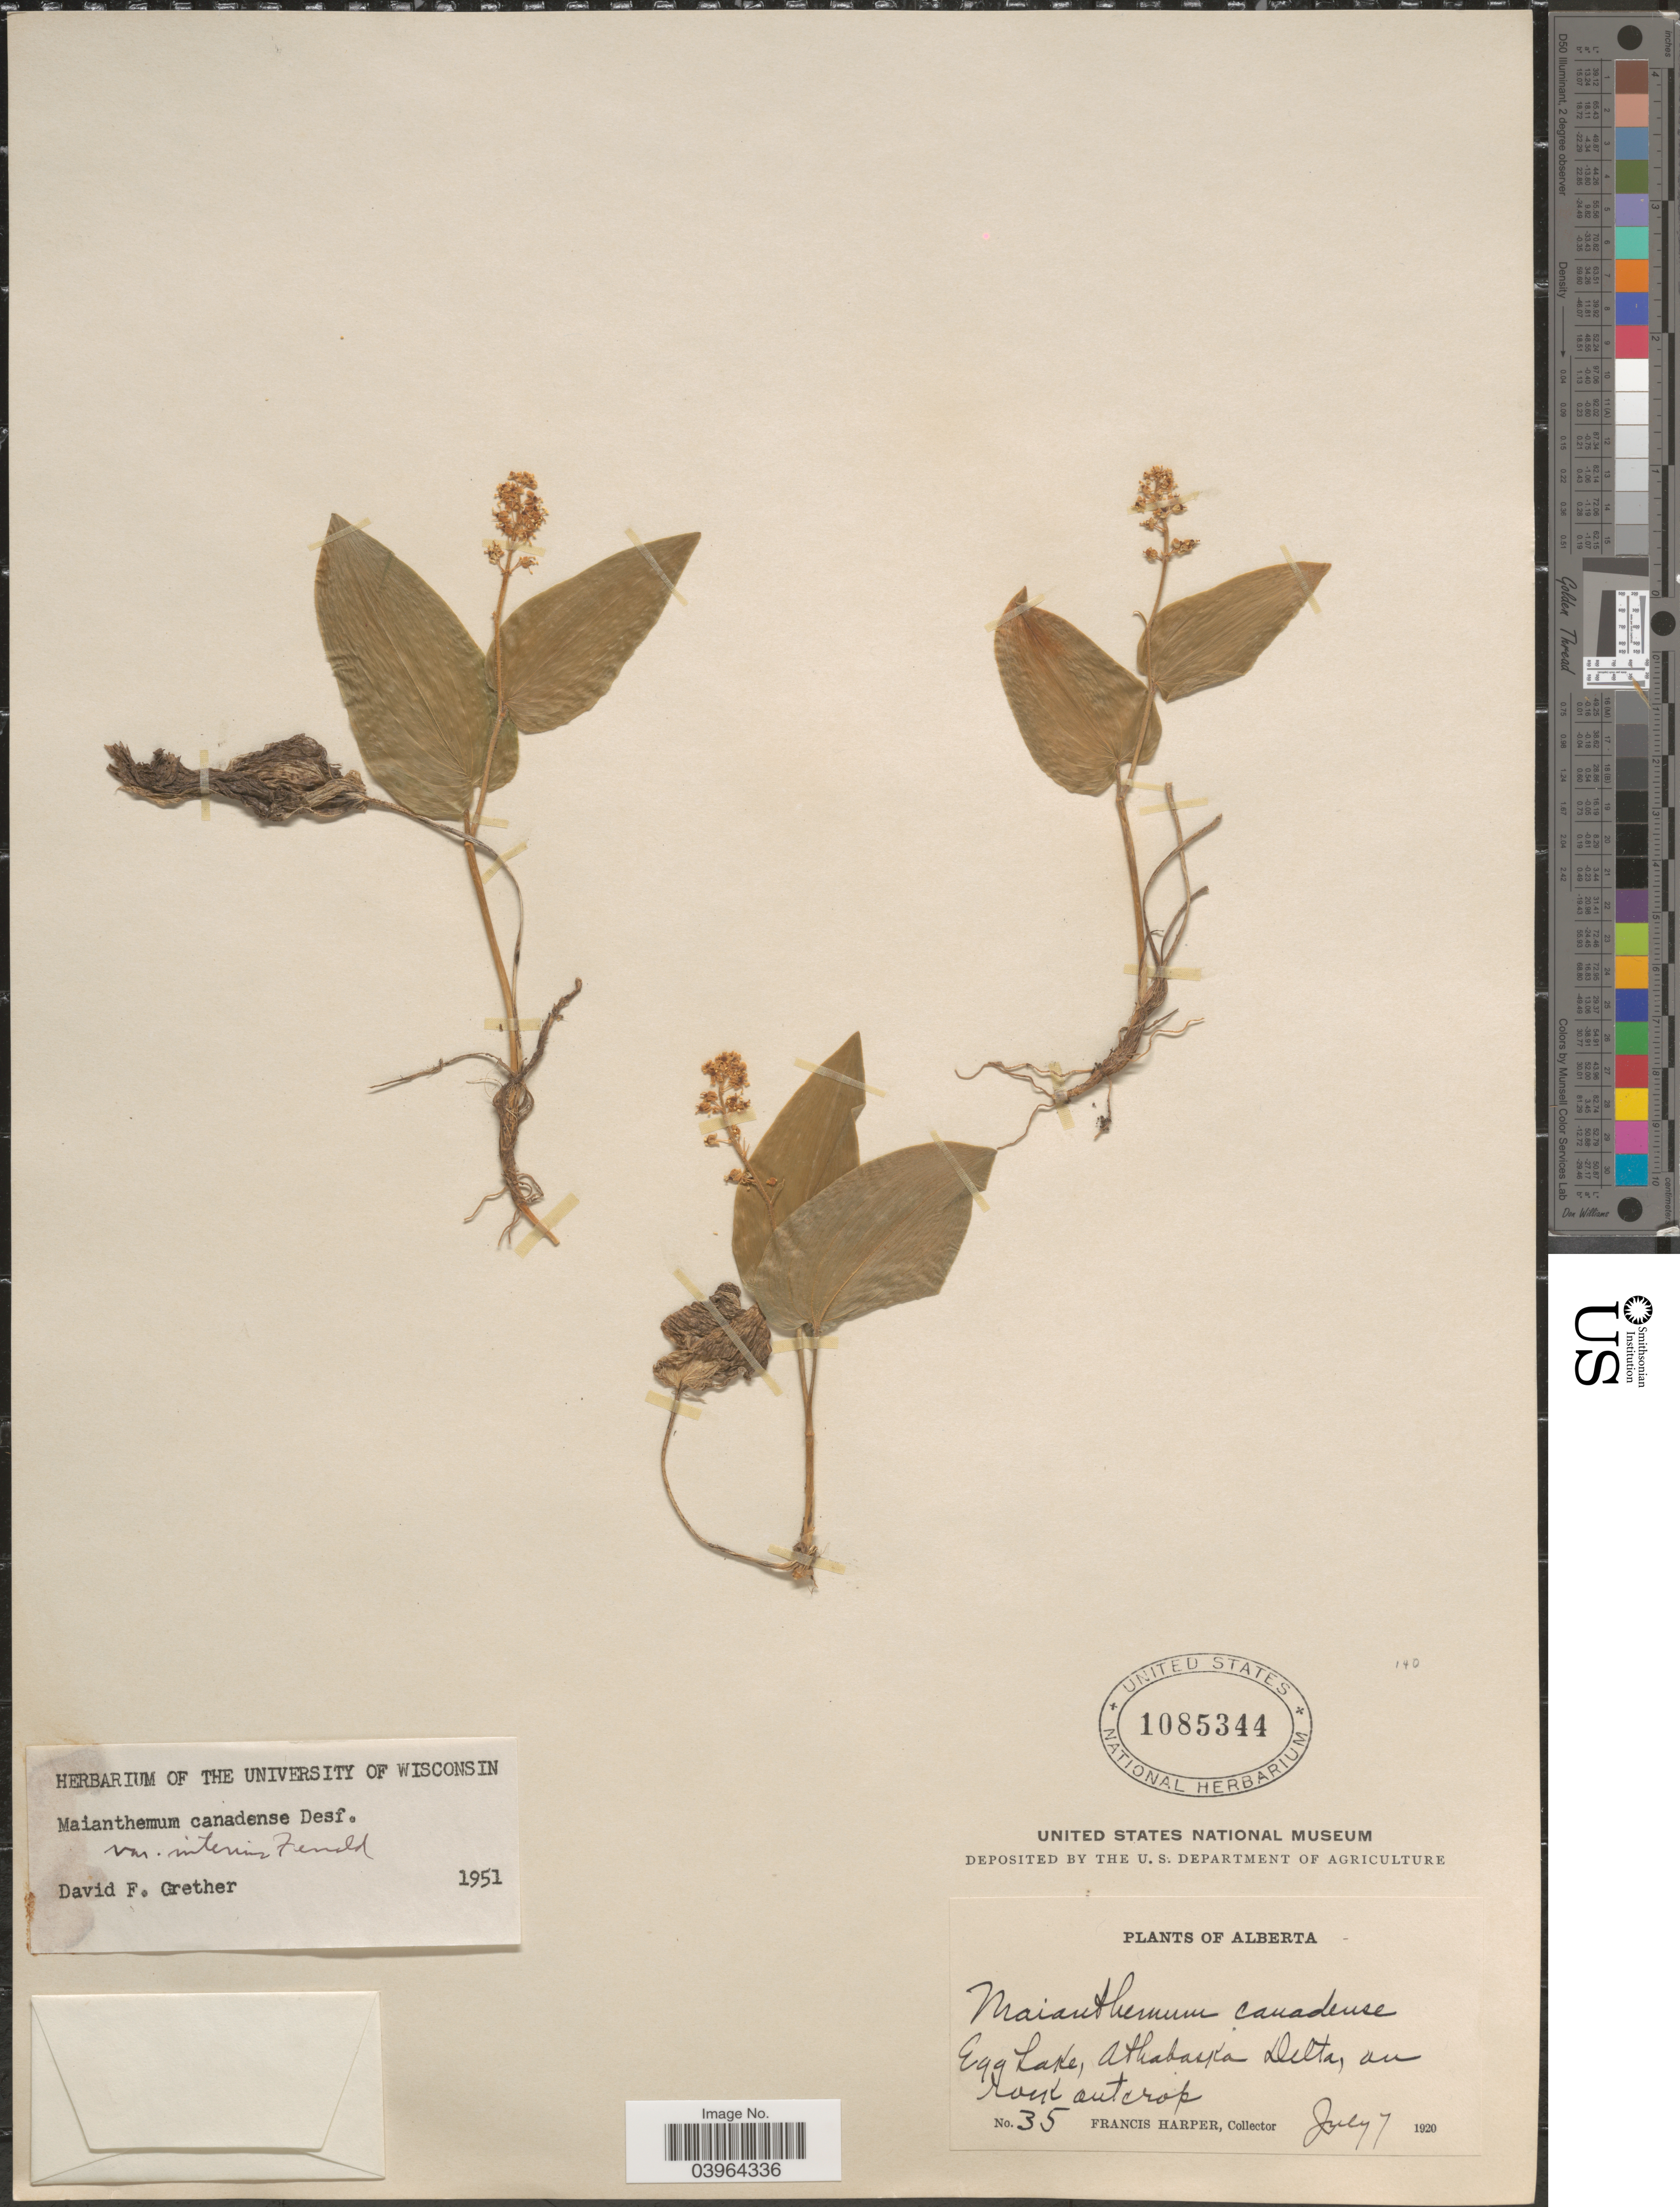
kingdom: Plantae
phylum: Tracheophyta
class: Liliopsida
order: Asparagales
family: Asparagaceae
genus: Maianthemum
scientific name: Maianthemum canadense var. interius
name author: Fernald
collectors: F. Harper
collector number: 35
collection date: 1920-07-07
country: Canada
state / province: Alberta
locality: Egg Lake, Athabaska Delta.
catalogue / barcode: US 1085344